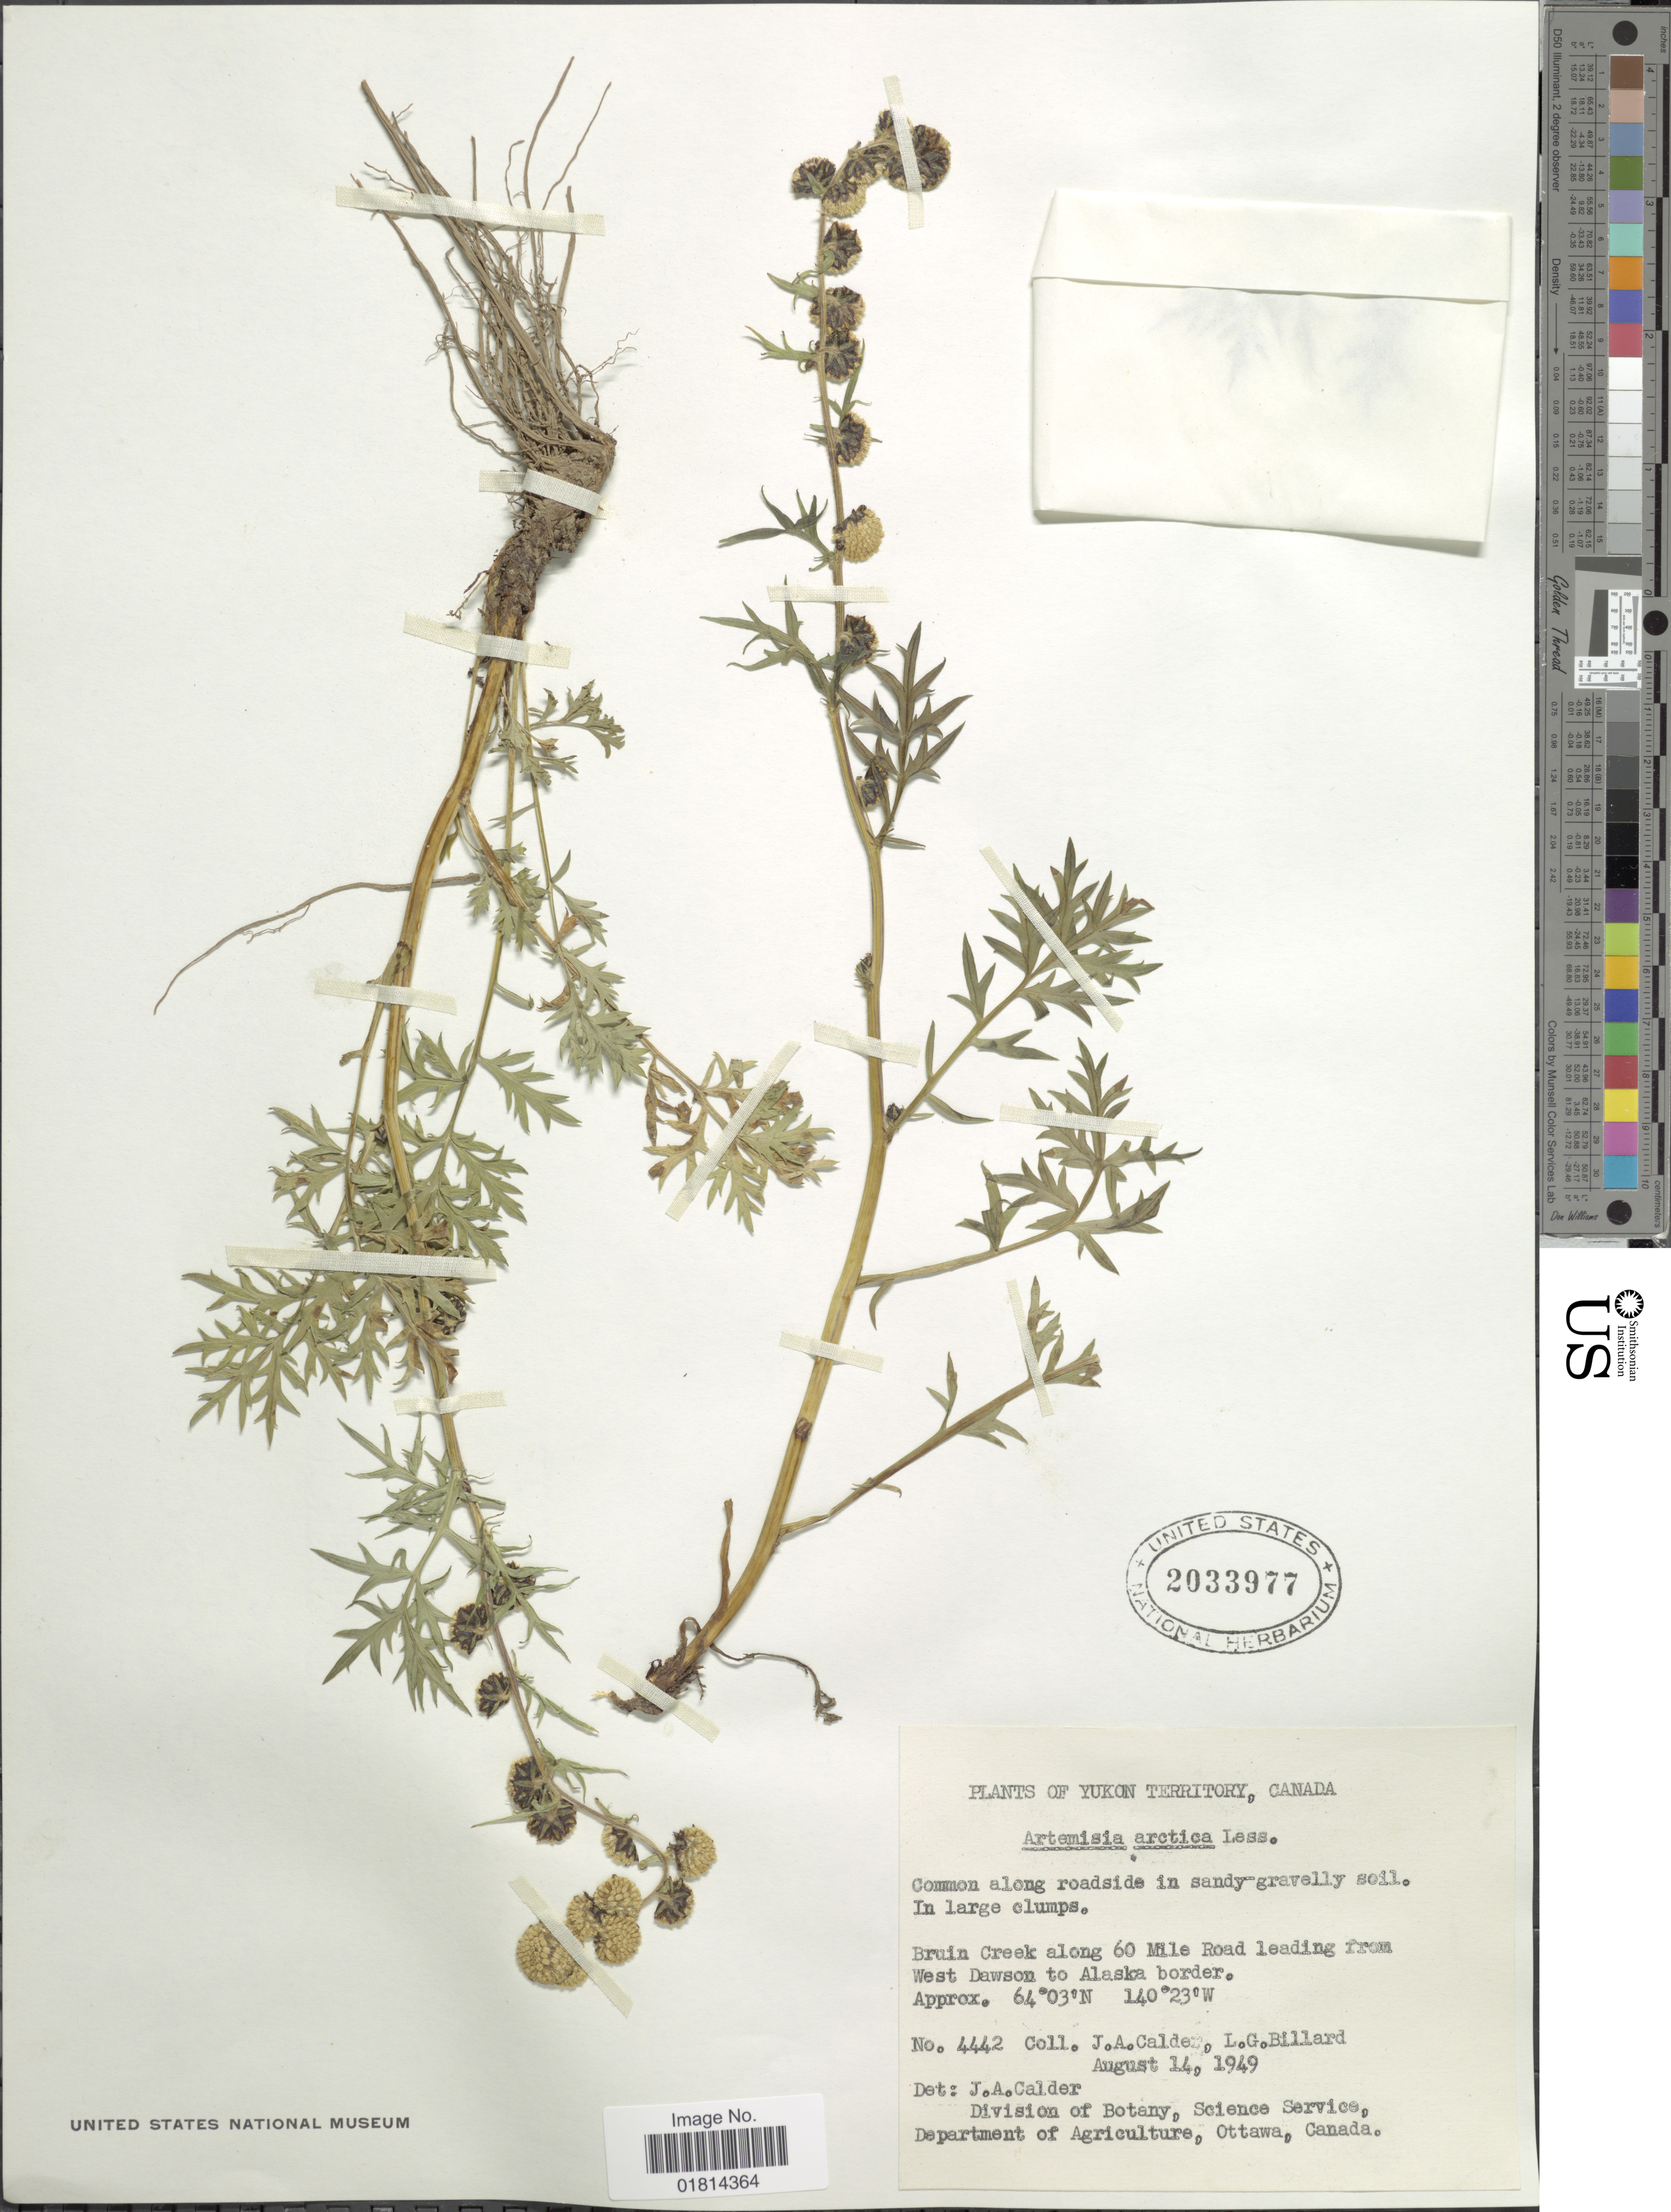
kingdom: Plantae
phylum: Tracheophyta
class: Magnoliopsida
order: Asterales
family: Asteraceae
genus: Artemisia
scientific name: Artemisia arctica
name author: Less.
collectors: J. A. Calder & L. Billard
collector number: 4442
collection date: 1949-08-14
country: Canada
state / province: Yukon Territory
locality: Bruin Creek along 60 Mile Road leading from West Dawson to Alaska border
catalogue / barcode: US 2033977